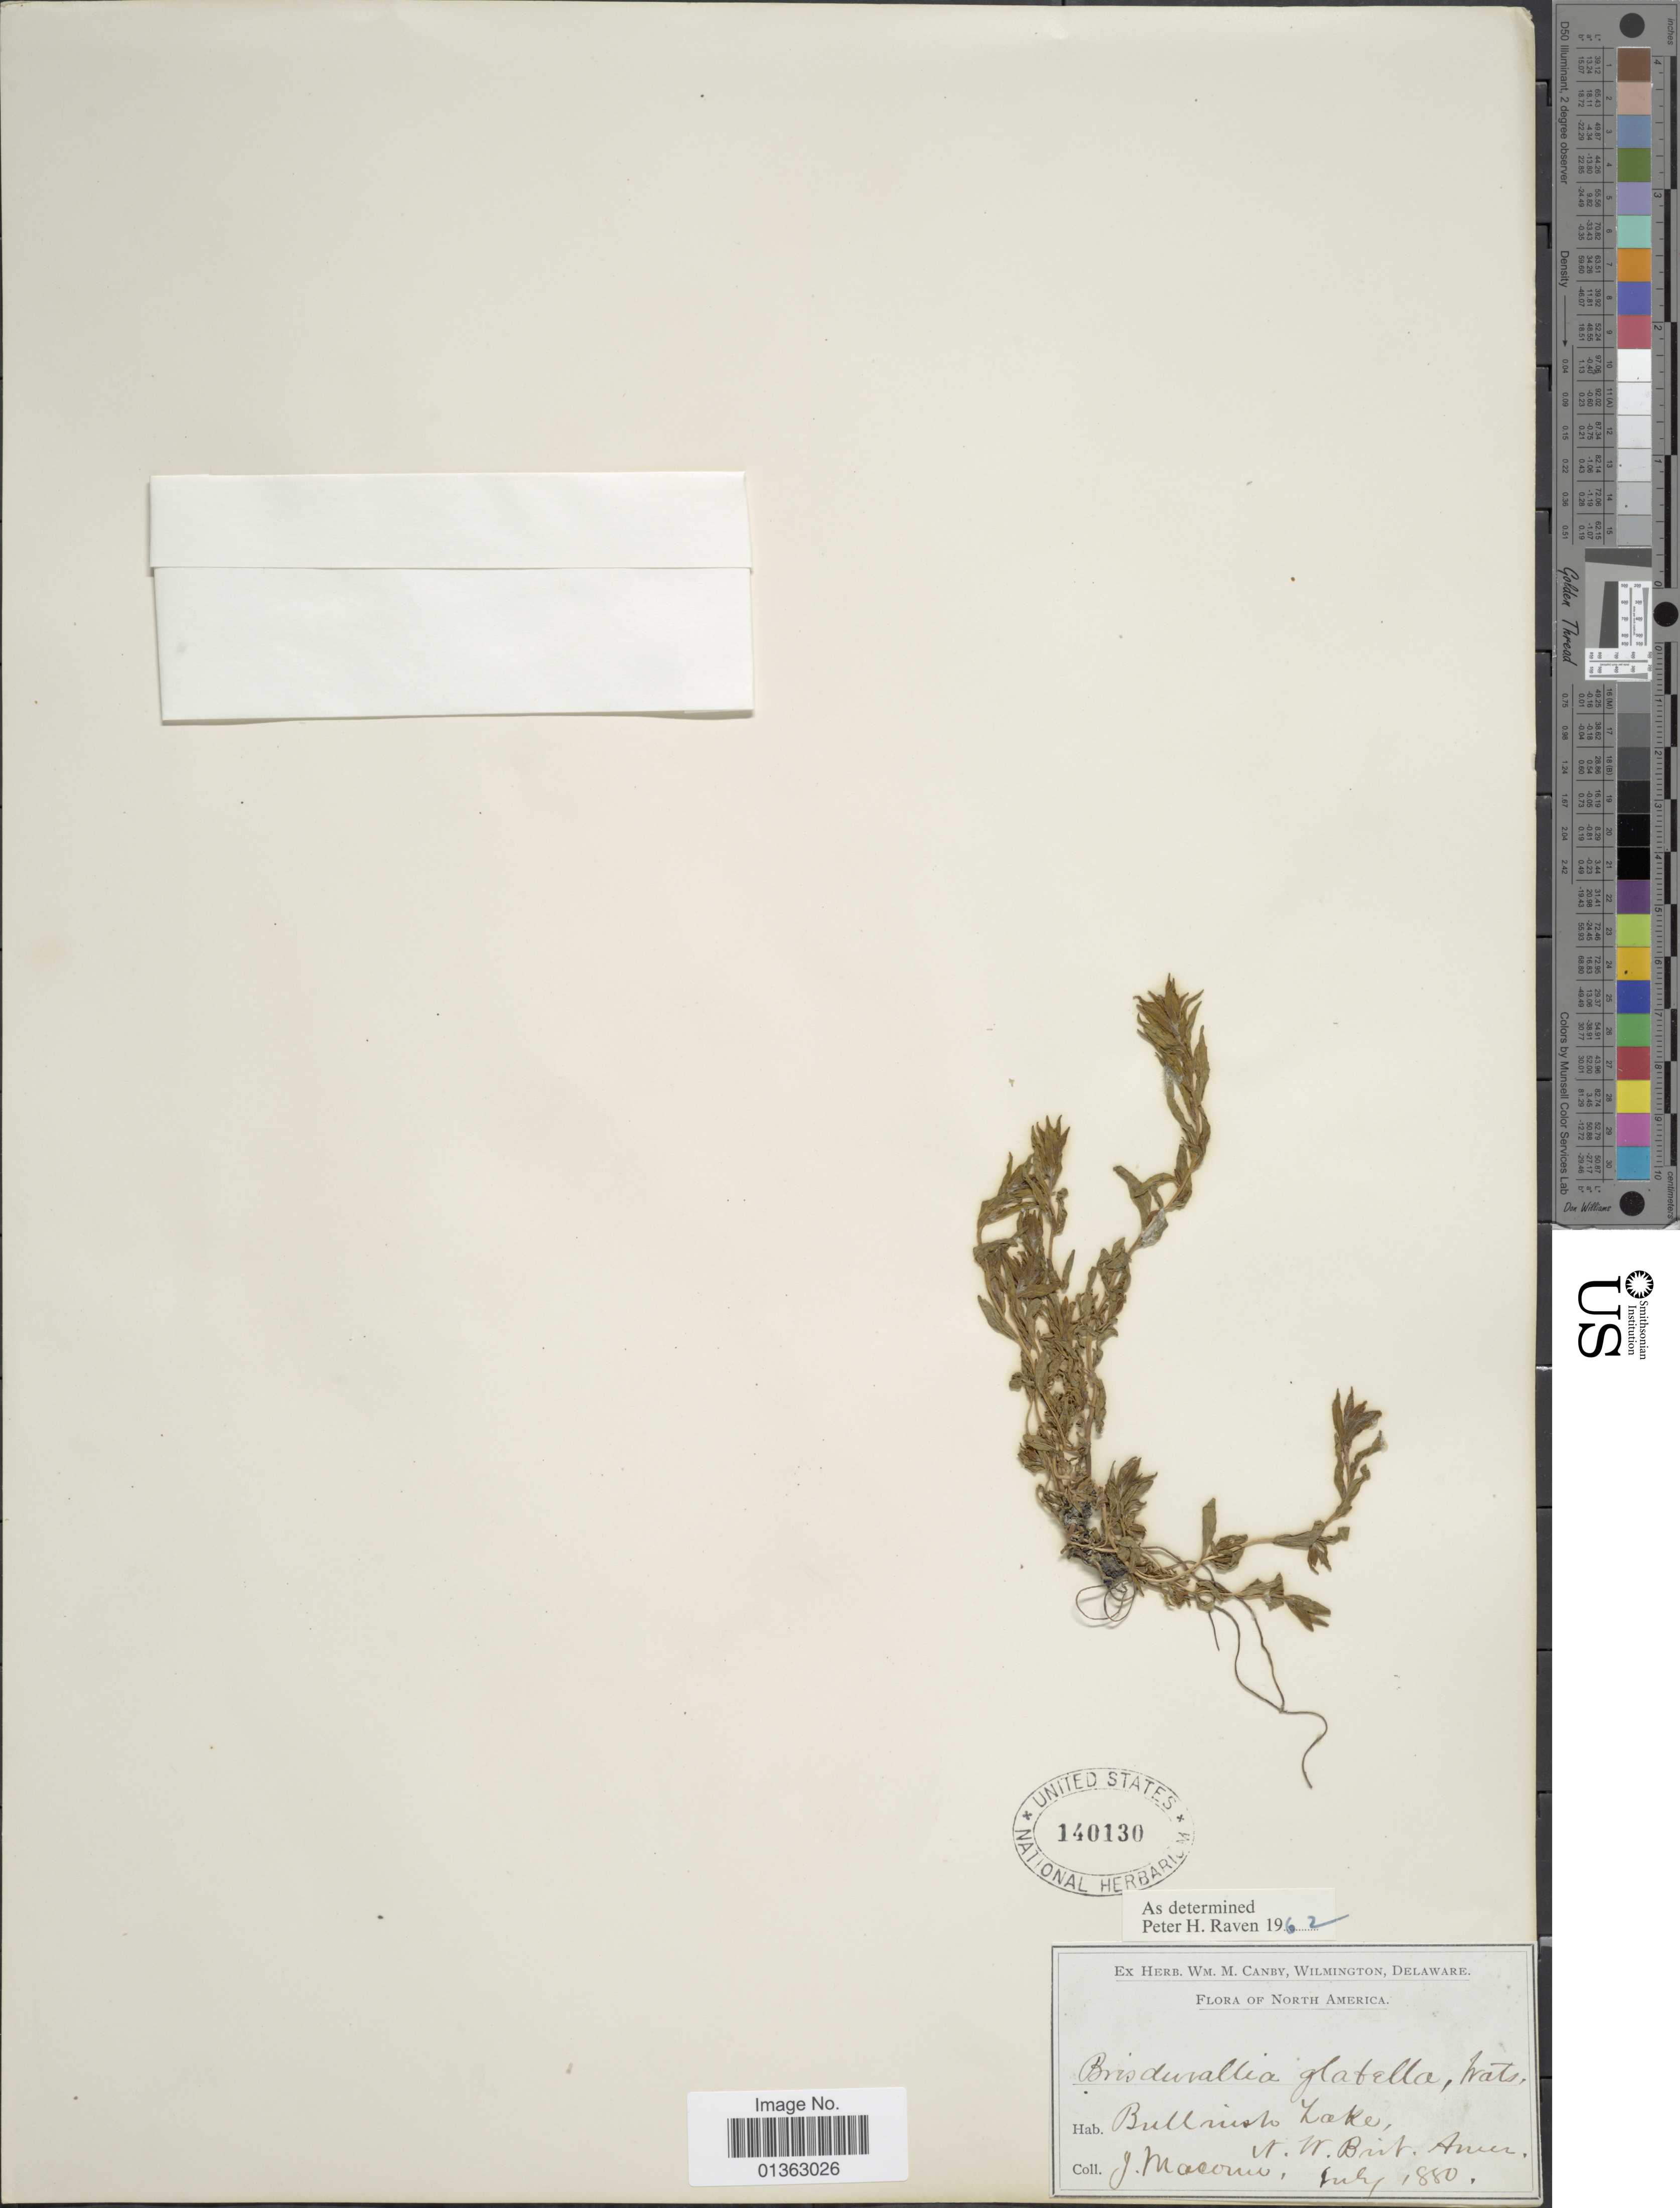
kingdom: Plantae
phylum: Tracheophyta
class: Magnoliopsida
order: Myrtales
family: Onagraceae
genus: Epilobium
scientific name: Epilobium campestre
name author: (Jeps.) Hoch & W.L. Wagner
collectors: J. Macoun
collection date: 1880-07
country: Canada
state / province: Nova Scotia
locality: Bullrush Lake, N.W. Brit. Amer.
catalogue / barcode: US 140130